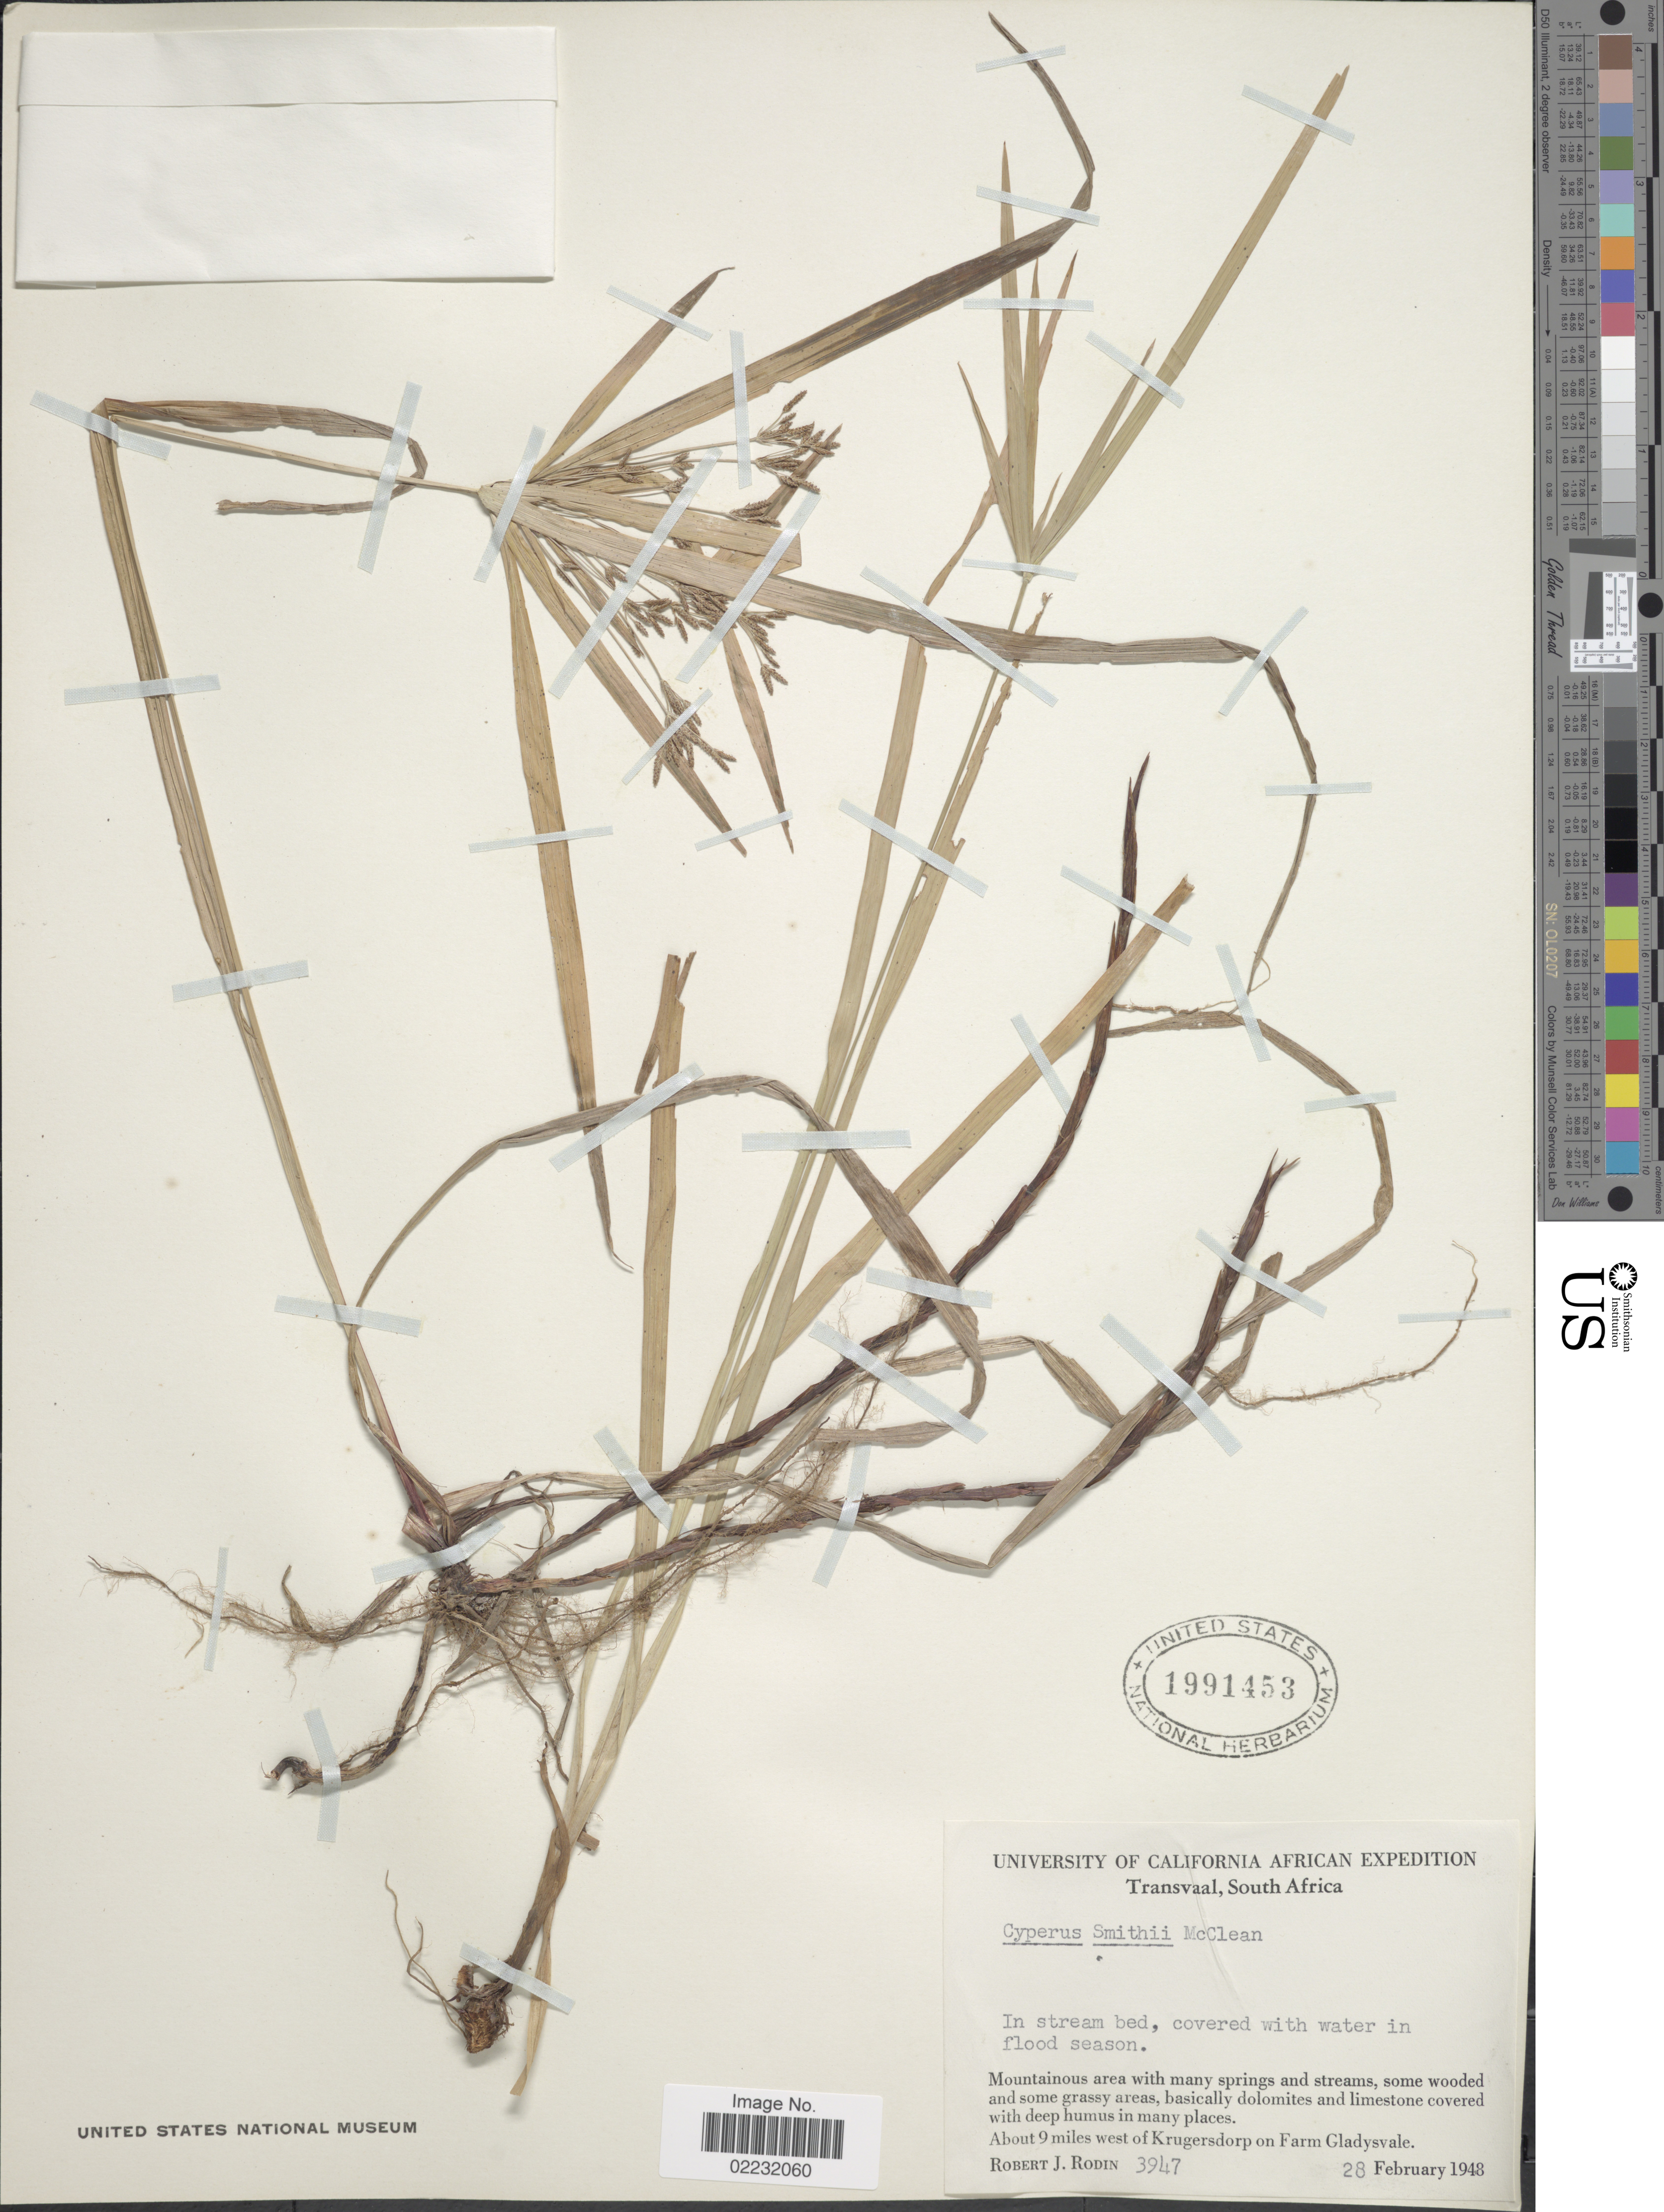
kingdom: Plantae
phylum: Tracheophyta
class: Liliopsida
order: Poales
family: Cyperaceae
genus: Cyperus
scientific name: Cyperus albostriatus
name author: Schrad.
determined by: Strong, Mark T., (BOT), Smithsonian Institution - National Museum of Natural History (UNITED STATES)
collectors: R. J. Rodin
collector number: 3947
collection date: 1948-02-28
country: South Africa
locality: Transvaal, about 9 miles west of Krugersdorp on Farm Gladysvale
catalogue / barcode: US 1991453